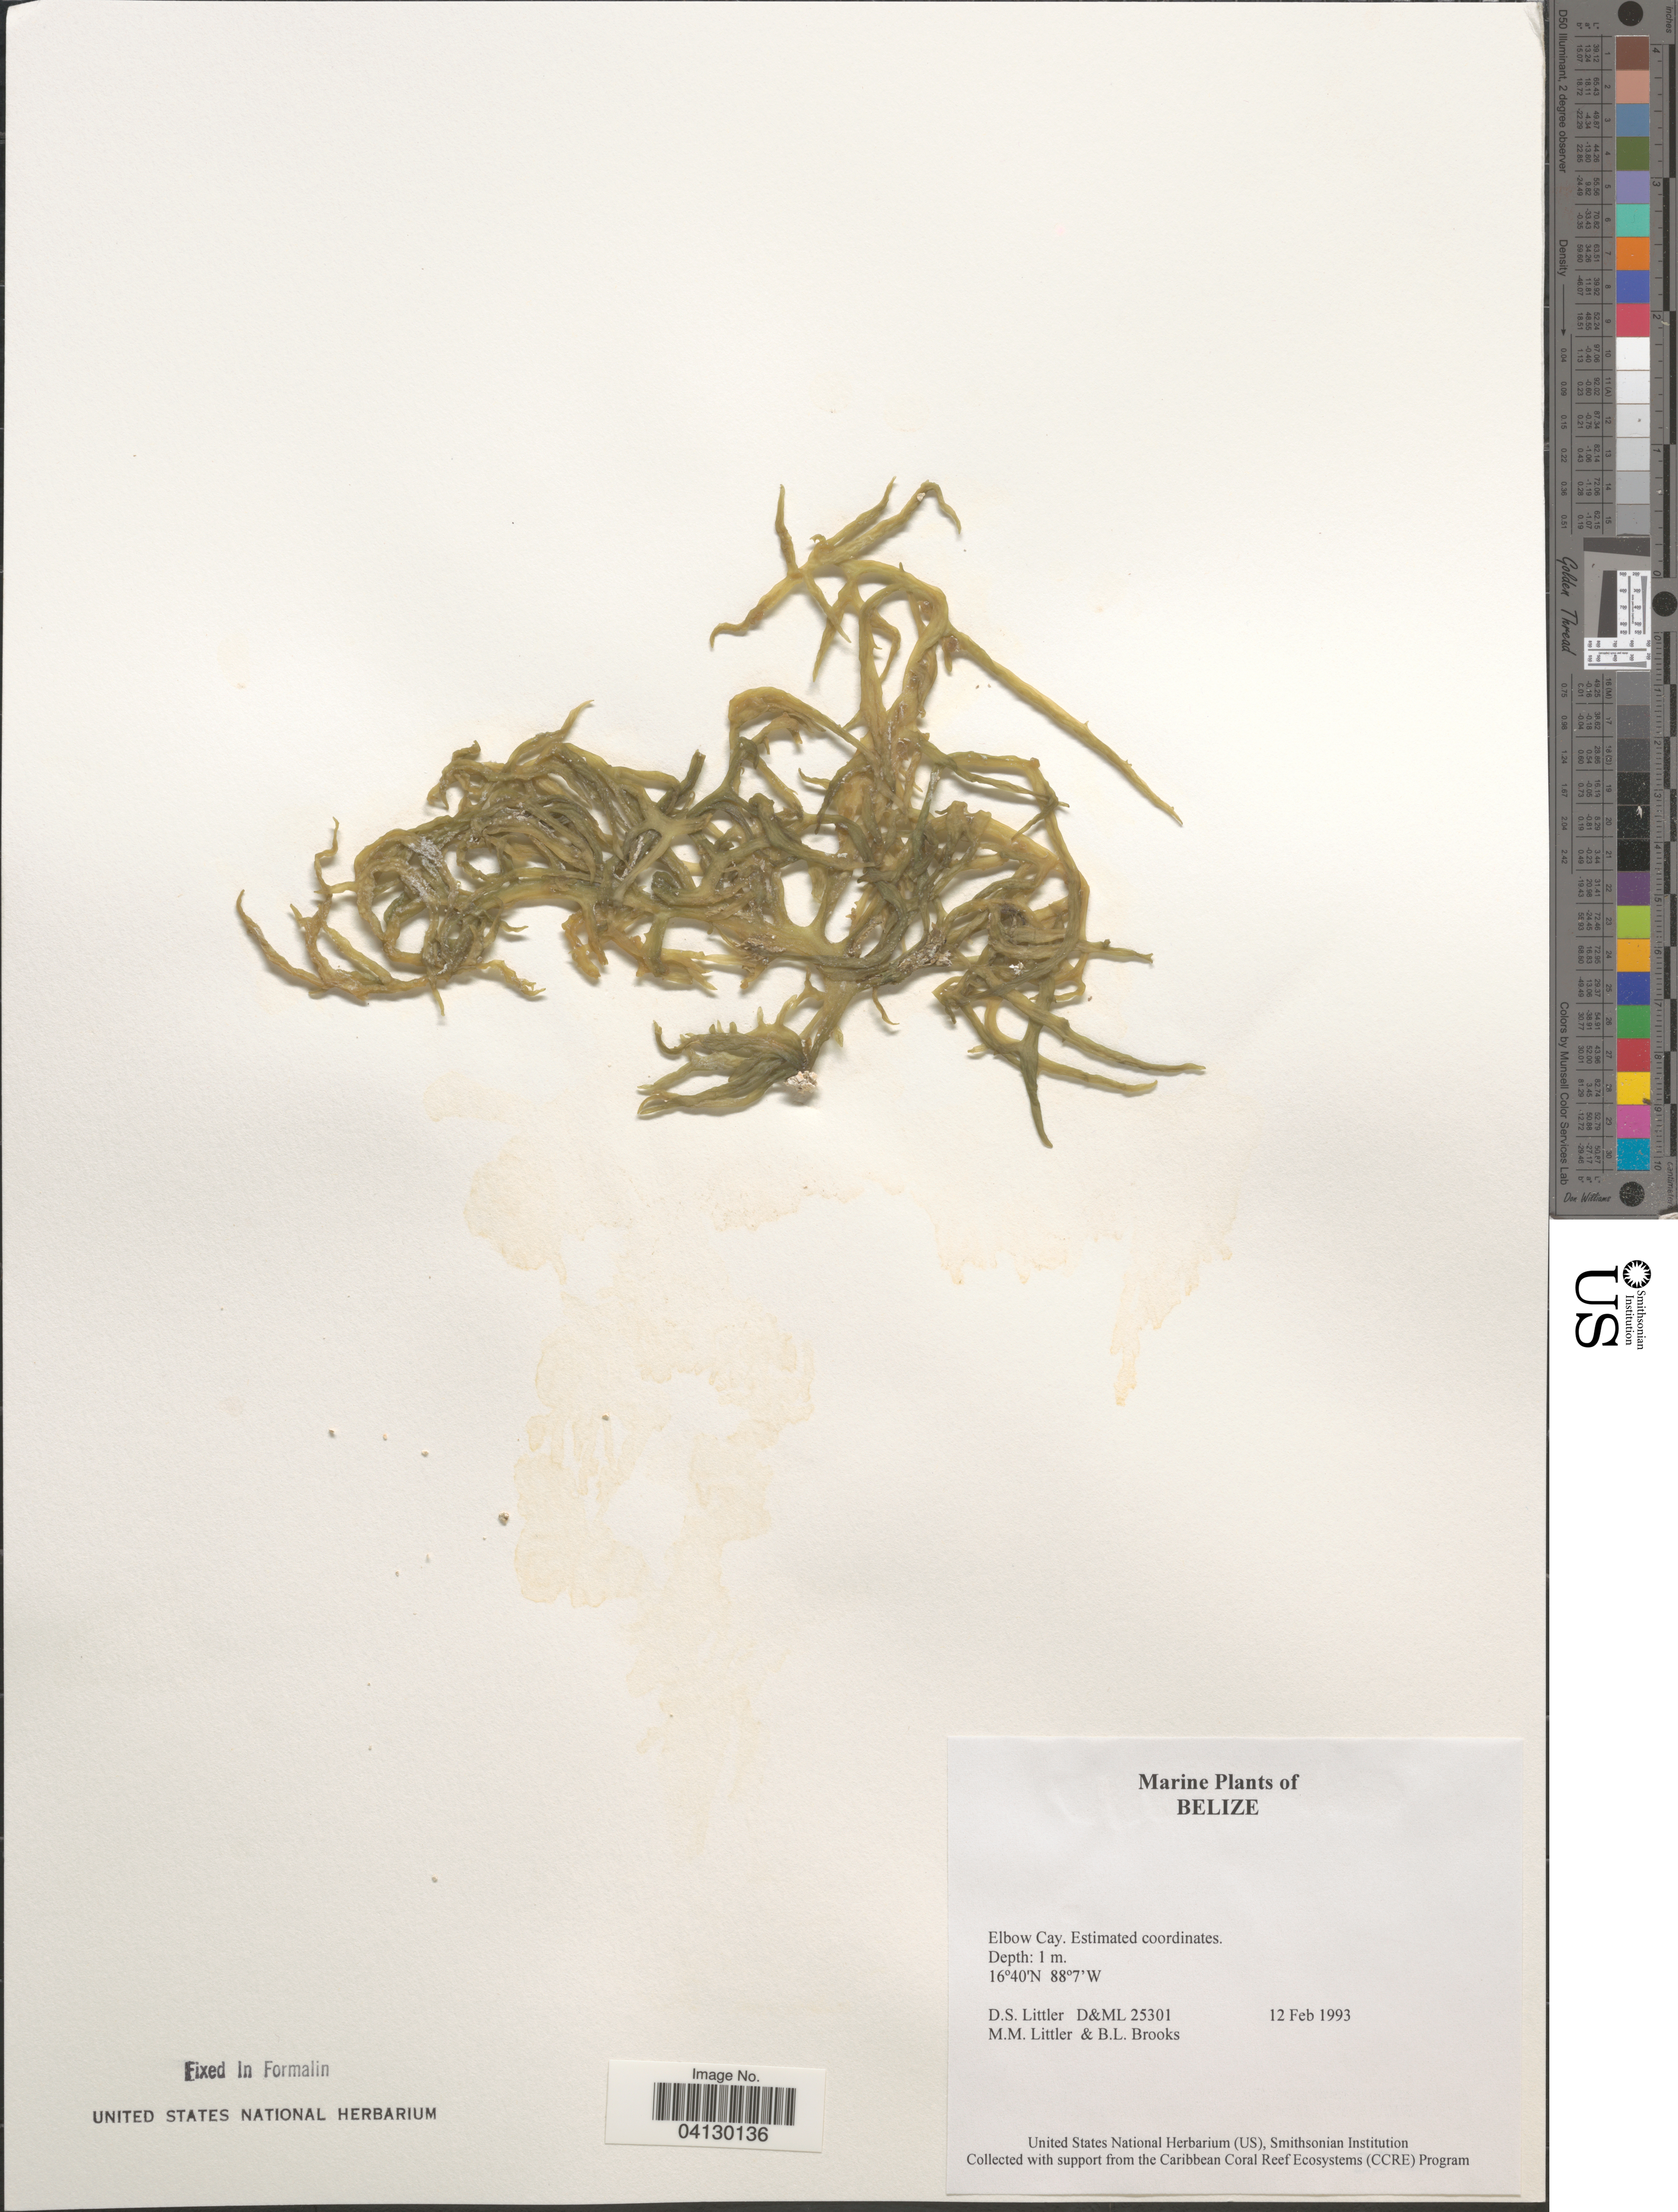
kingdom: Plantae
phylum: Rhodophyta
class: Florideophyceae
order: Corallinales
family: Corallinaceae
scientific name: Crustose Coralline Algae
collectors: D. S. Littler & B. Brooks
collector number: D&ML 25301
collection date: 1993-02-12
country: Belize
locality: Elbow Cay.